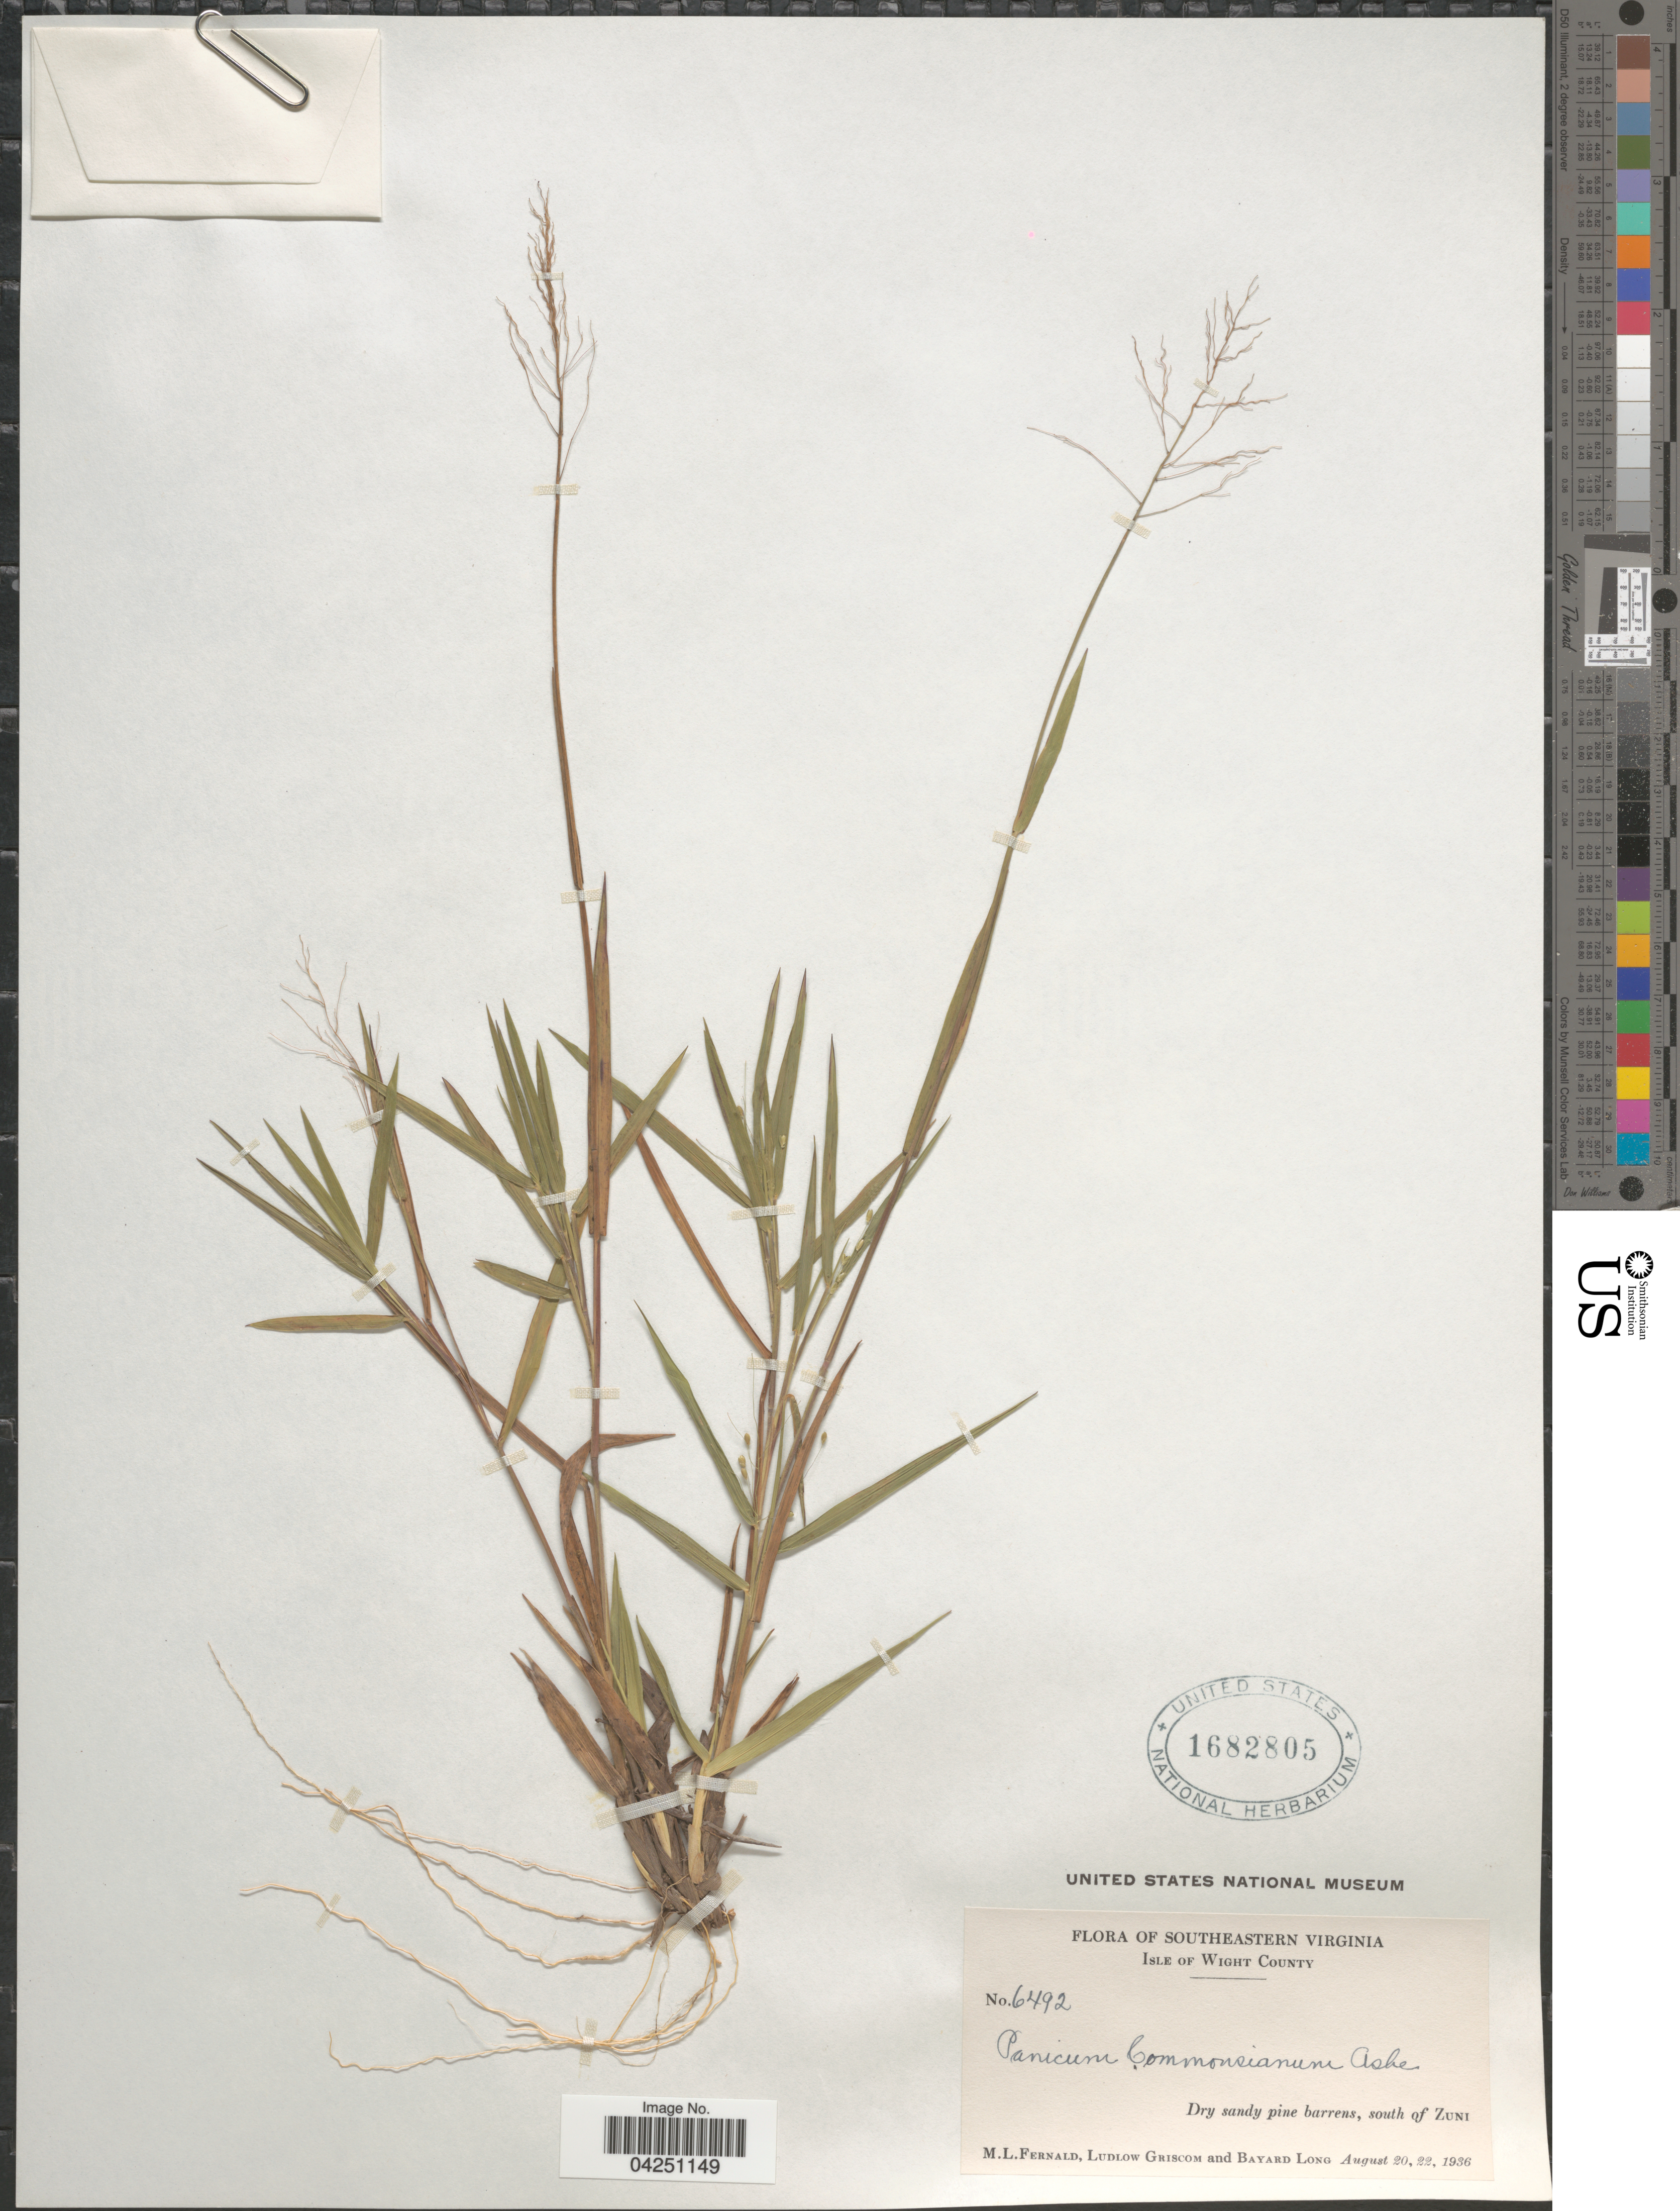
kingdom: Plantae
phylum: Tracheophyta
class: Liliopsida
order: Poales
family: Poaceae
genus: Dichanthelium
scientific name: Dichanthelium acuminatum var. acuminatum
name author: (Sw.) Gould & C.A. Clark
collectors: M. L. Fernald, L. Griscom & B. Long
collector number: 6492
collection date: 1936-08-20/1936-08-22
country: United States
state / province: Virginia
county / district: Isle of Wight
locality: Southeastern Virginia. Isle of Wight County. Dry sandu pine barrens, south of Zuni.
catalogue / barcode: US 1682805